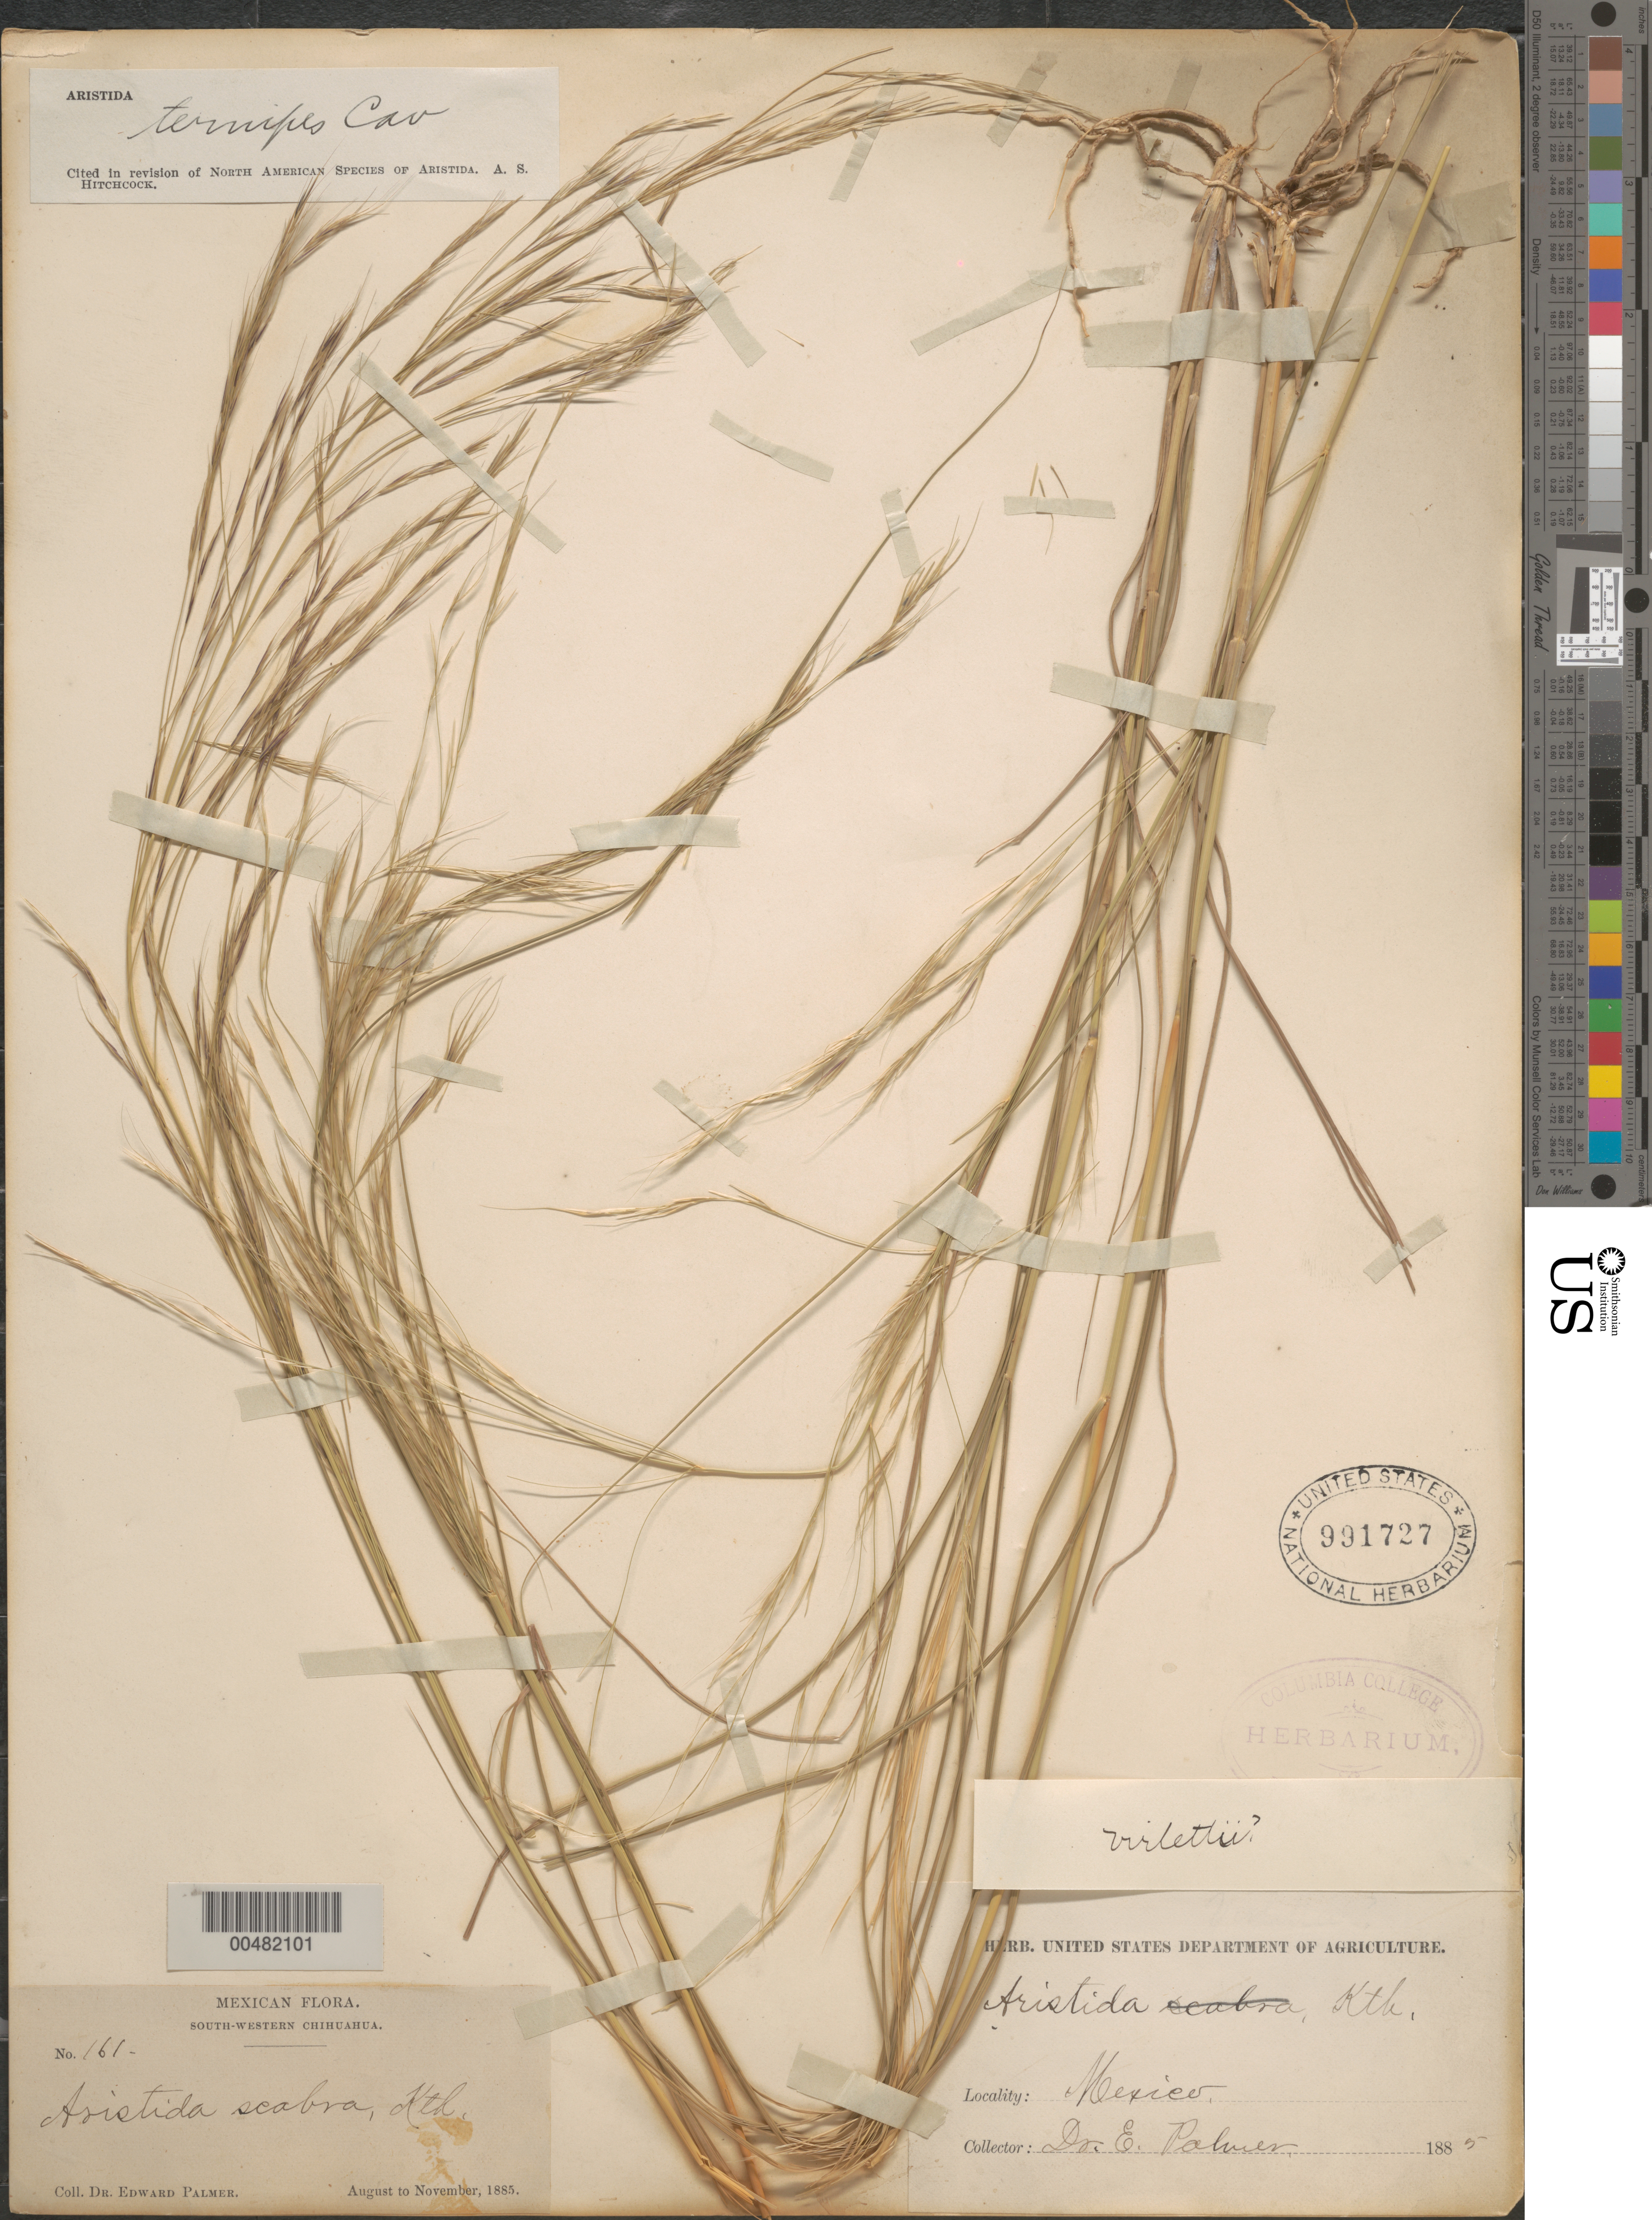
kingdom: Plantae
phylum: Tracheophyta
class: Liliopsida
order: Poales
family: Poaceae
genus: Aristida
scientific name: Aristida ternipes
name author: Cav.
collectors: E. Palmer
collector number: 161.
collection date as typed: Aug 1885 to Nov 1885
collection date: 1885-08/1885-11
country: Mexico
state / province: Chihuahua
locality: South-western Chihuahua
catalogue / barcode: US 991727